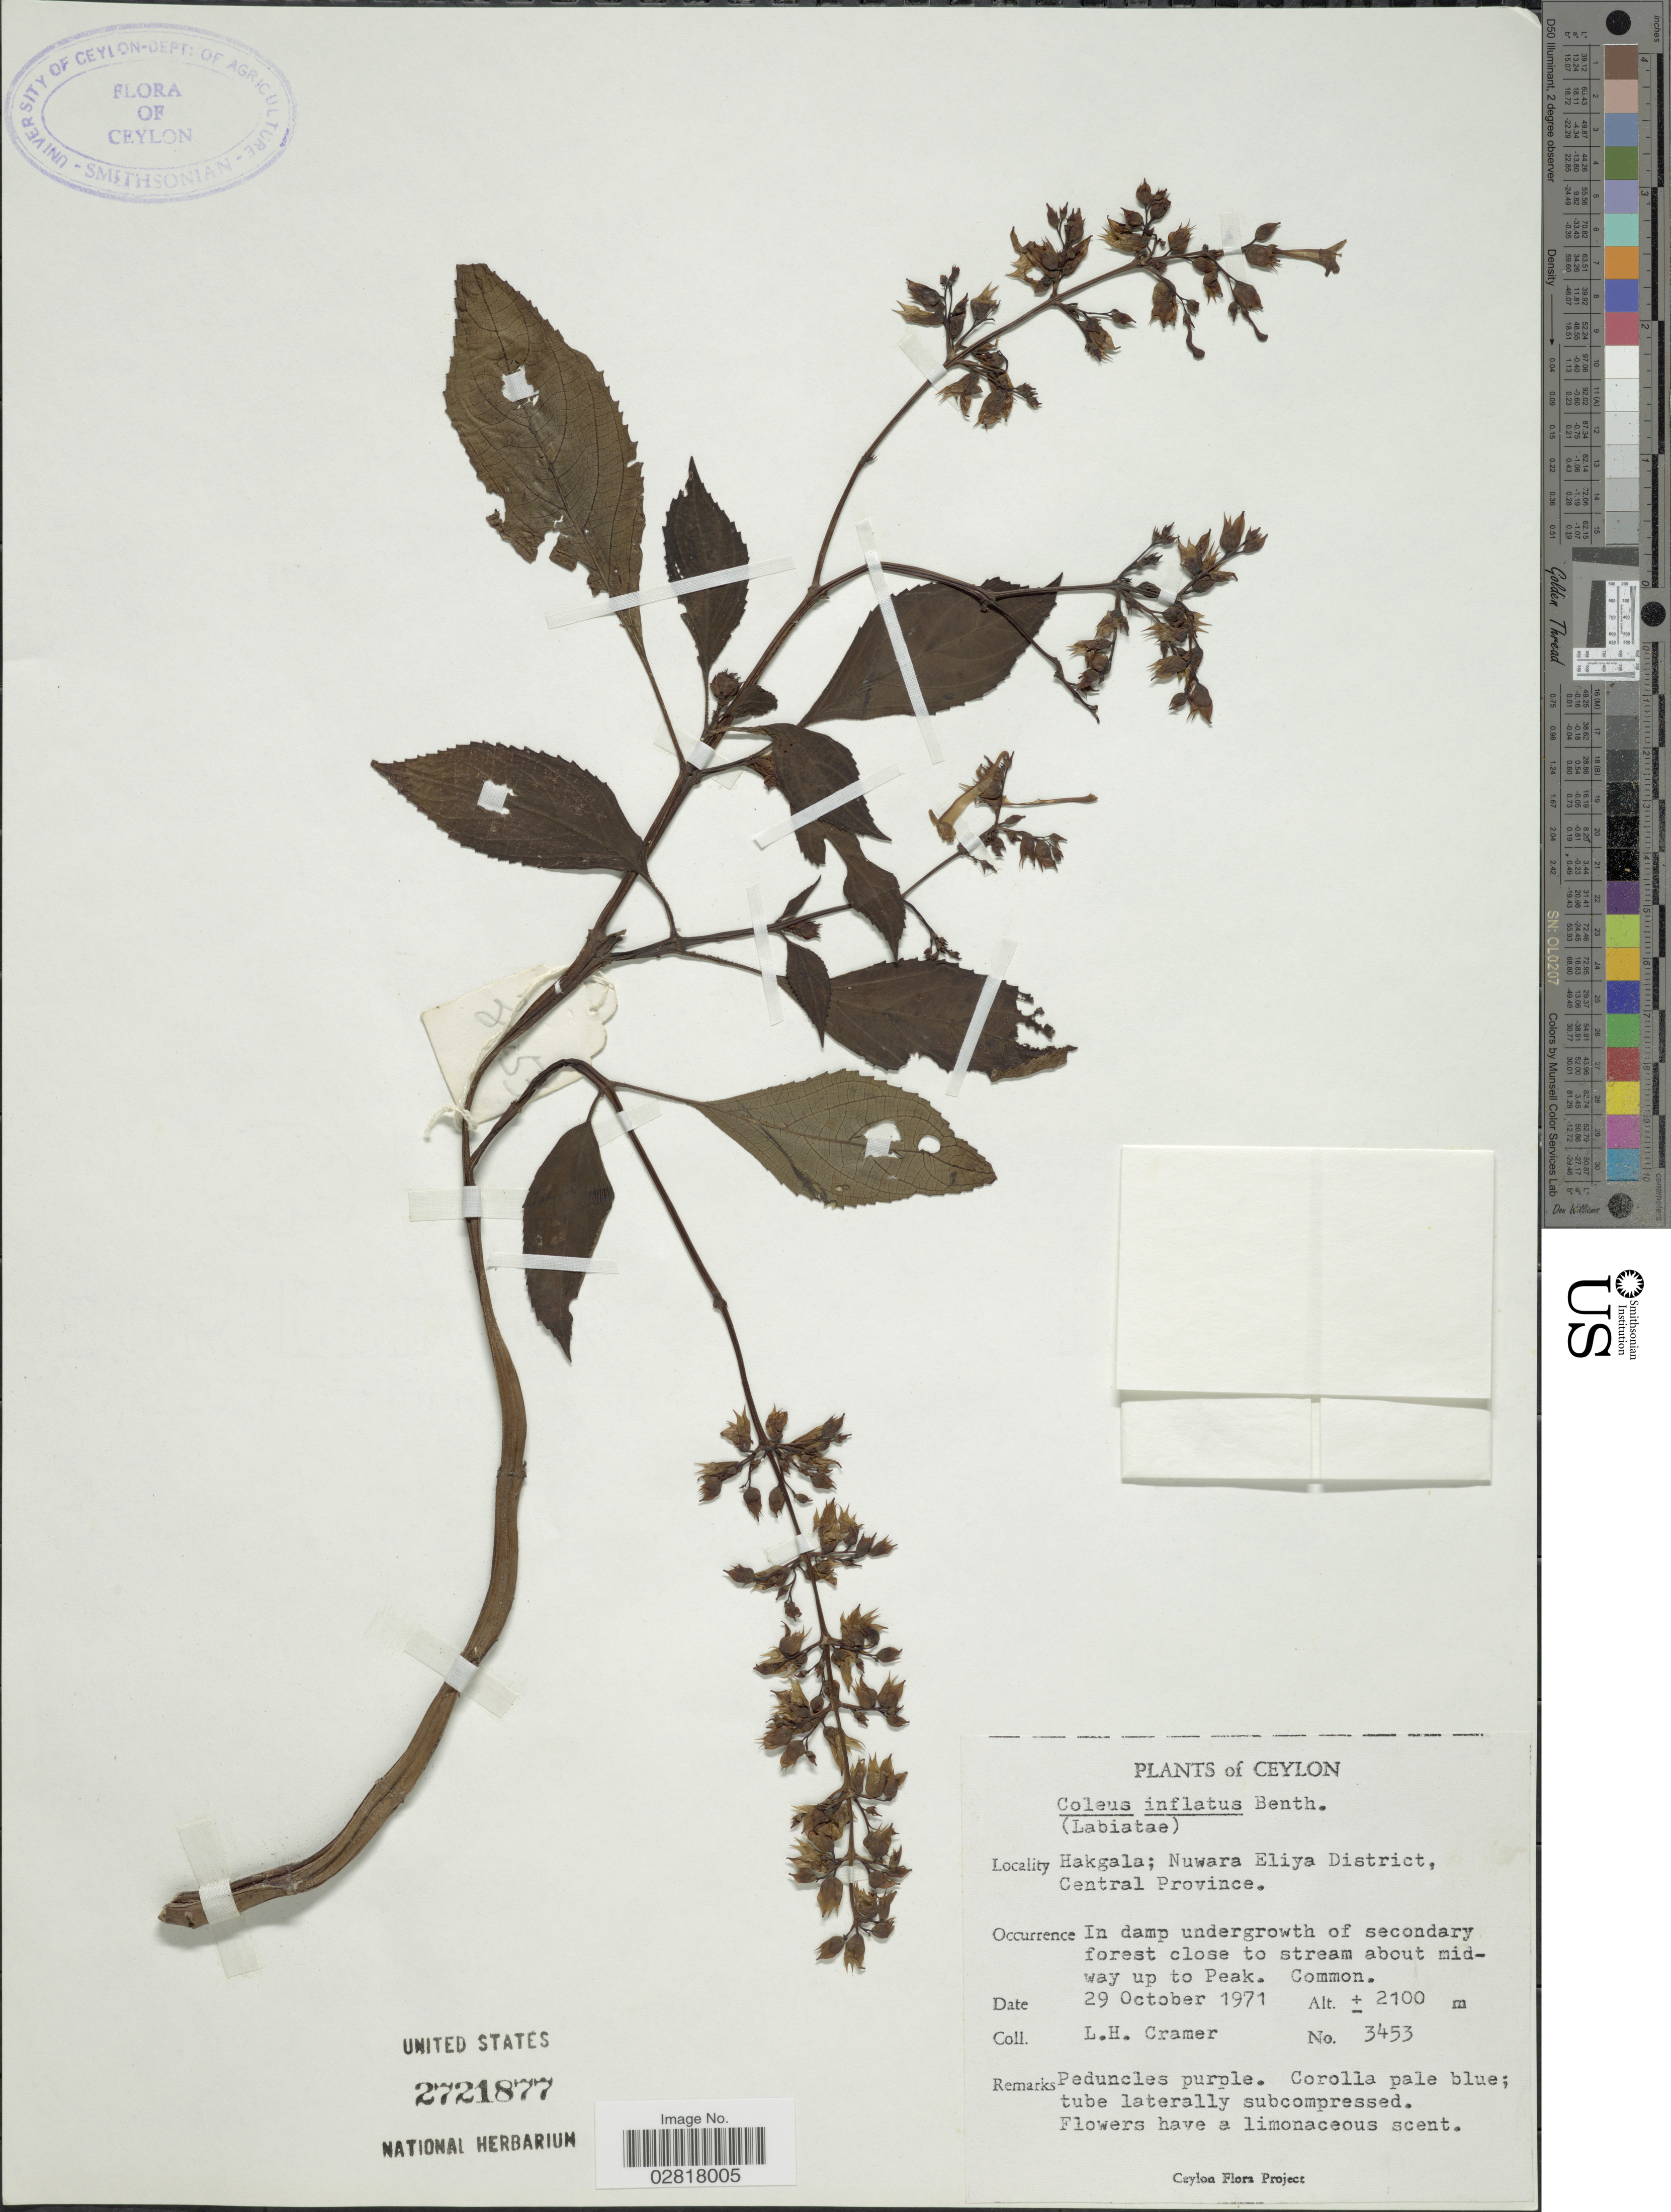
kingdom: Plantae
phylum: Tracheophyta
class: Magnoliopsida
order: Lamiales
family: Lamiaceae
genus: Plectranthus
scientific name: Plectranthus inflatus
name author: (Benth.) R.H. Willemse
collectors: L. H. Cramer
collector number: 3453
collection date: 1971-10-29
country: Sri Lanka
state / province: Central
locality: Ceylon, Hakgala; Nuwara Eliya District, close to stream about midway up to Peak.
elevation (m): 2100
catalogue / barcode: US 2721877